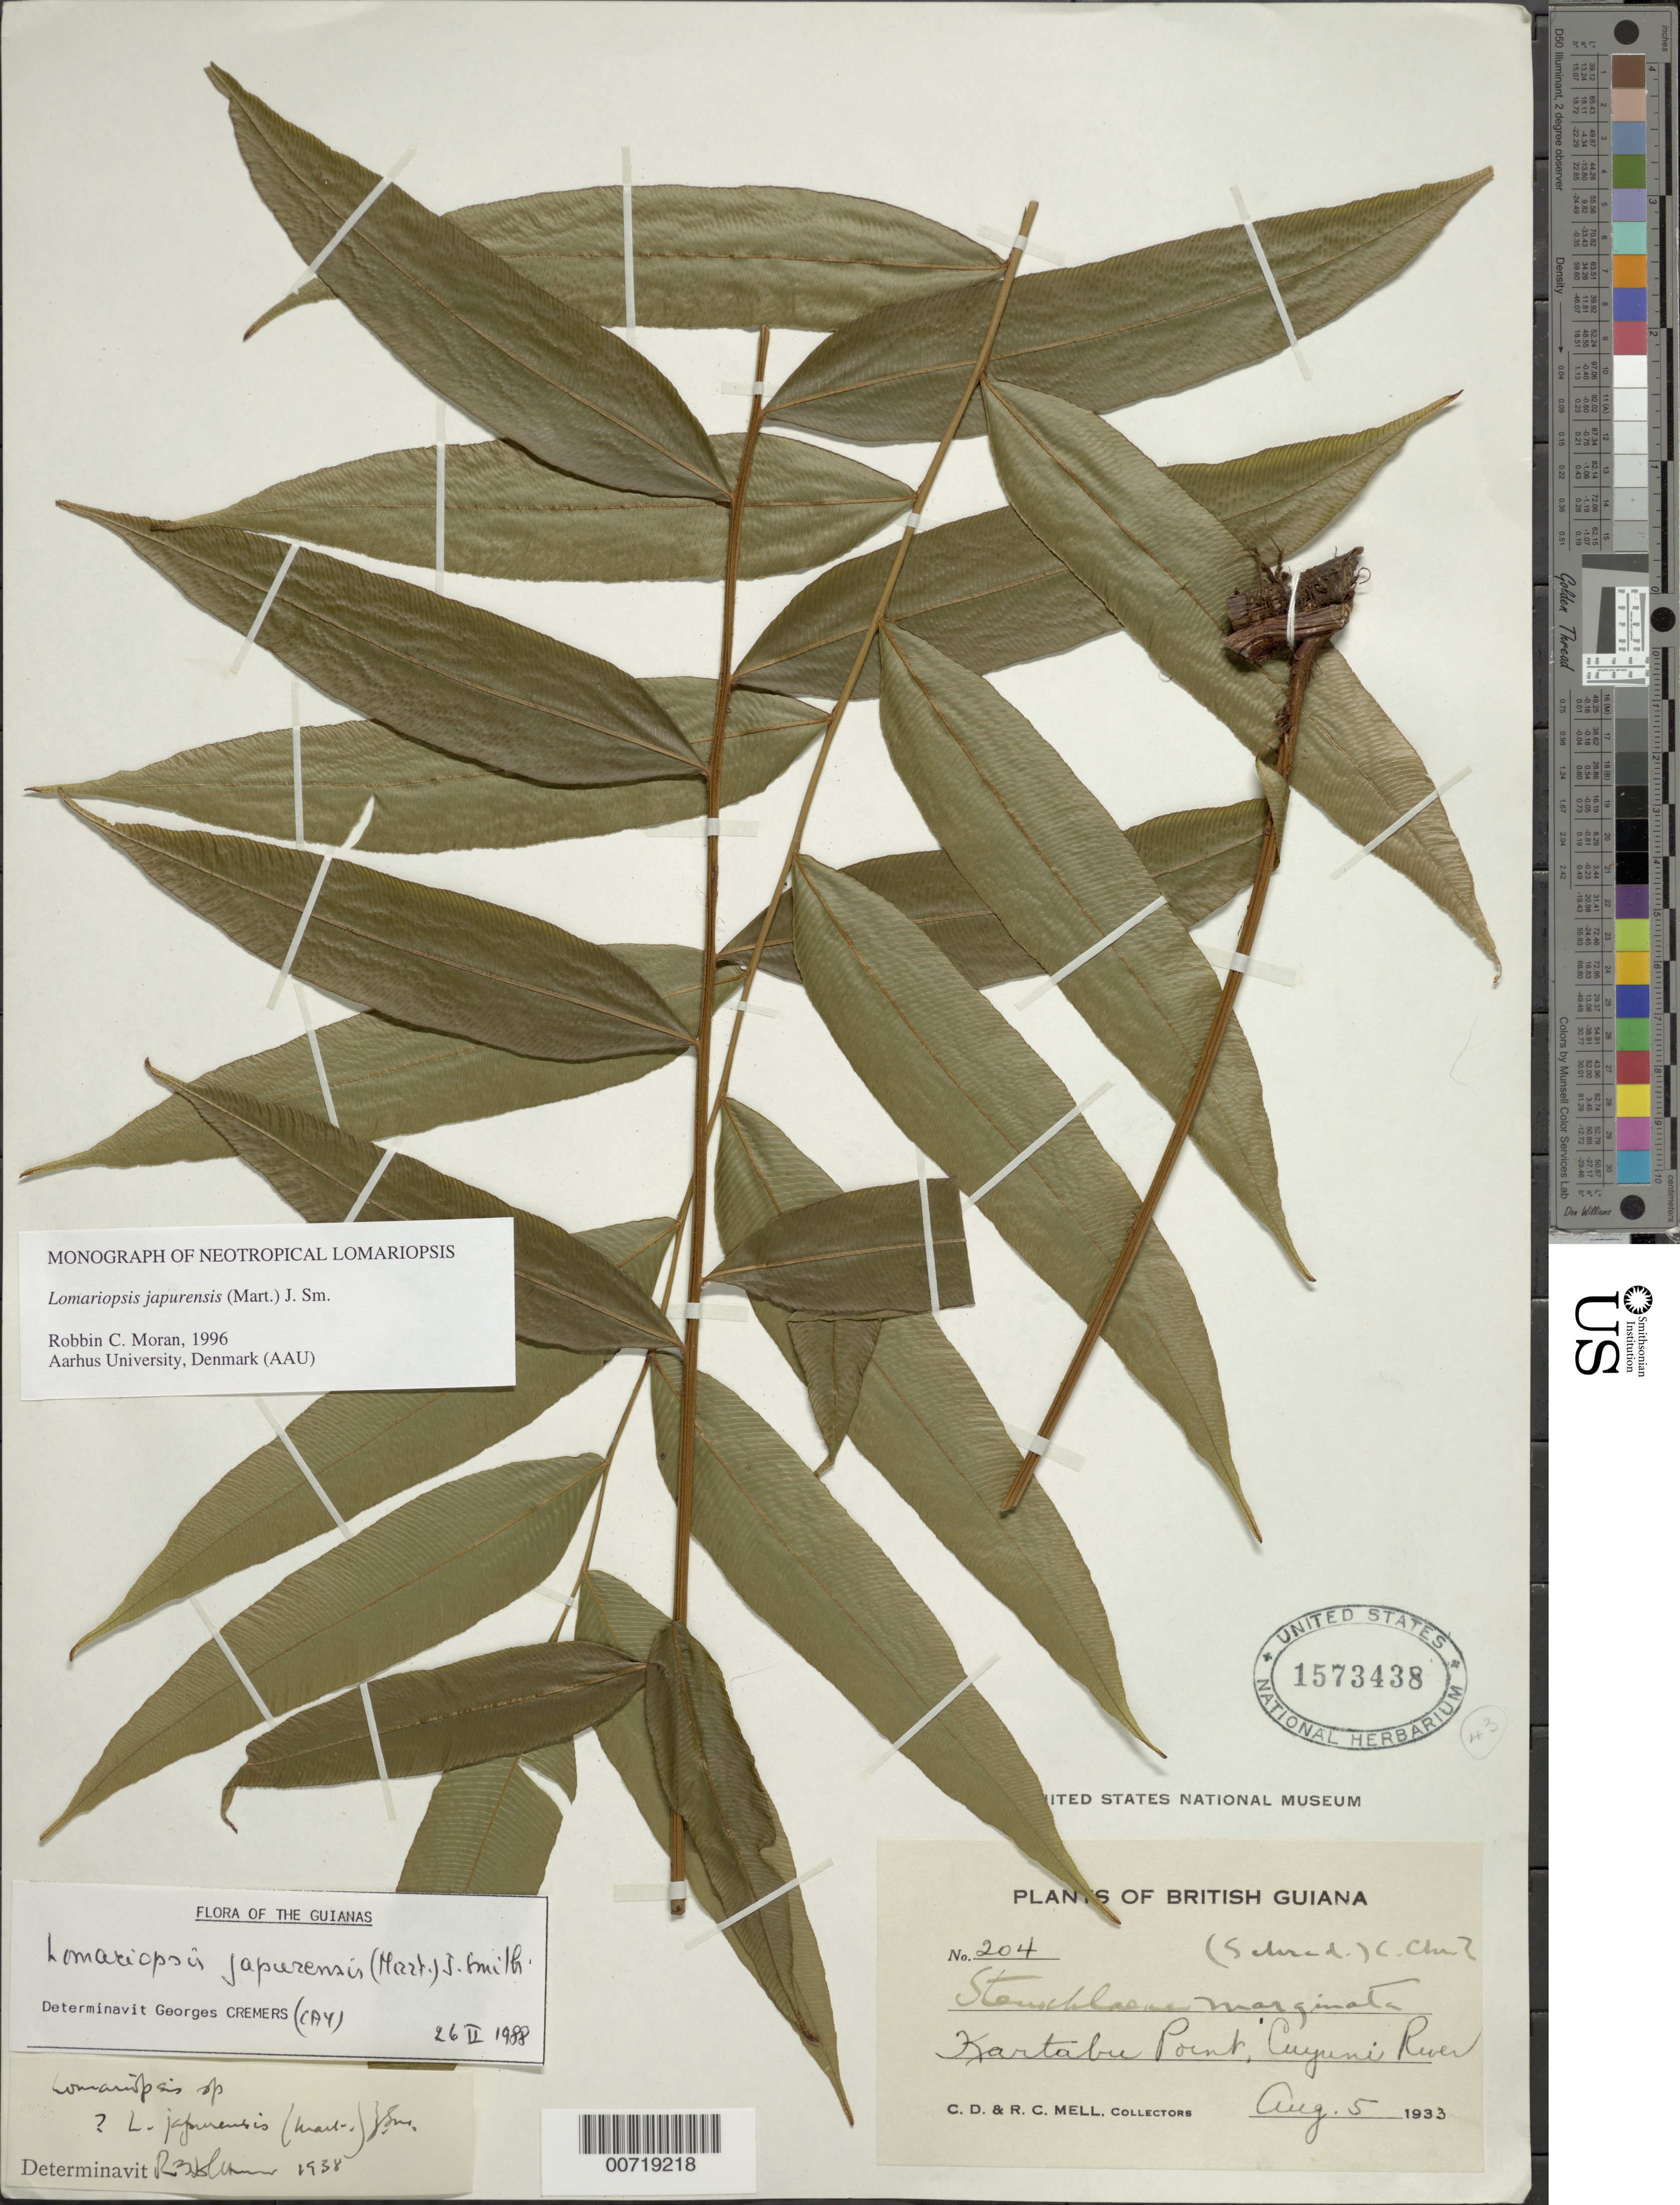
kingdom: Plantae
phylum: Tracheophyta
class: Polypodiopsida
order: Polypodiales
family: Lomariopsidaceae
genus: Lomariopsis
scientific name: Lomariopsis japurensis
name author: (Mart.) J. Sm.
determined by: Moran, R. C.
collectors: C. D. Mell & R. Mell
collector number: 204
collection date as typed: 5-Aug-33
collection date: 1933-08-05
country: Guyana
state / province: Cuyuni-Mazaruni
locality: Kartabu Point, Cuyuni River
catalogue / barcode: US 1573438